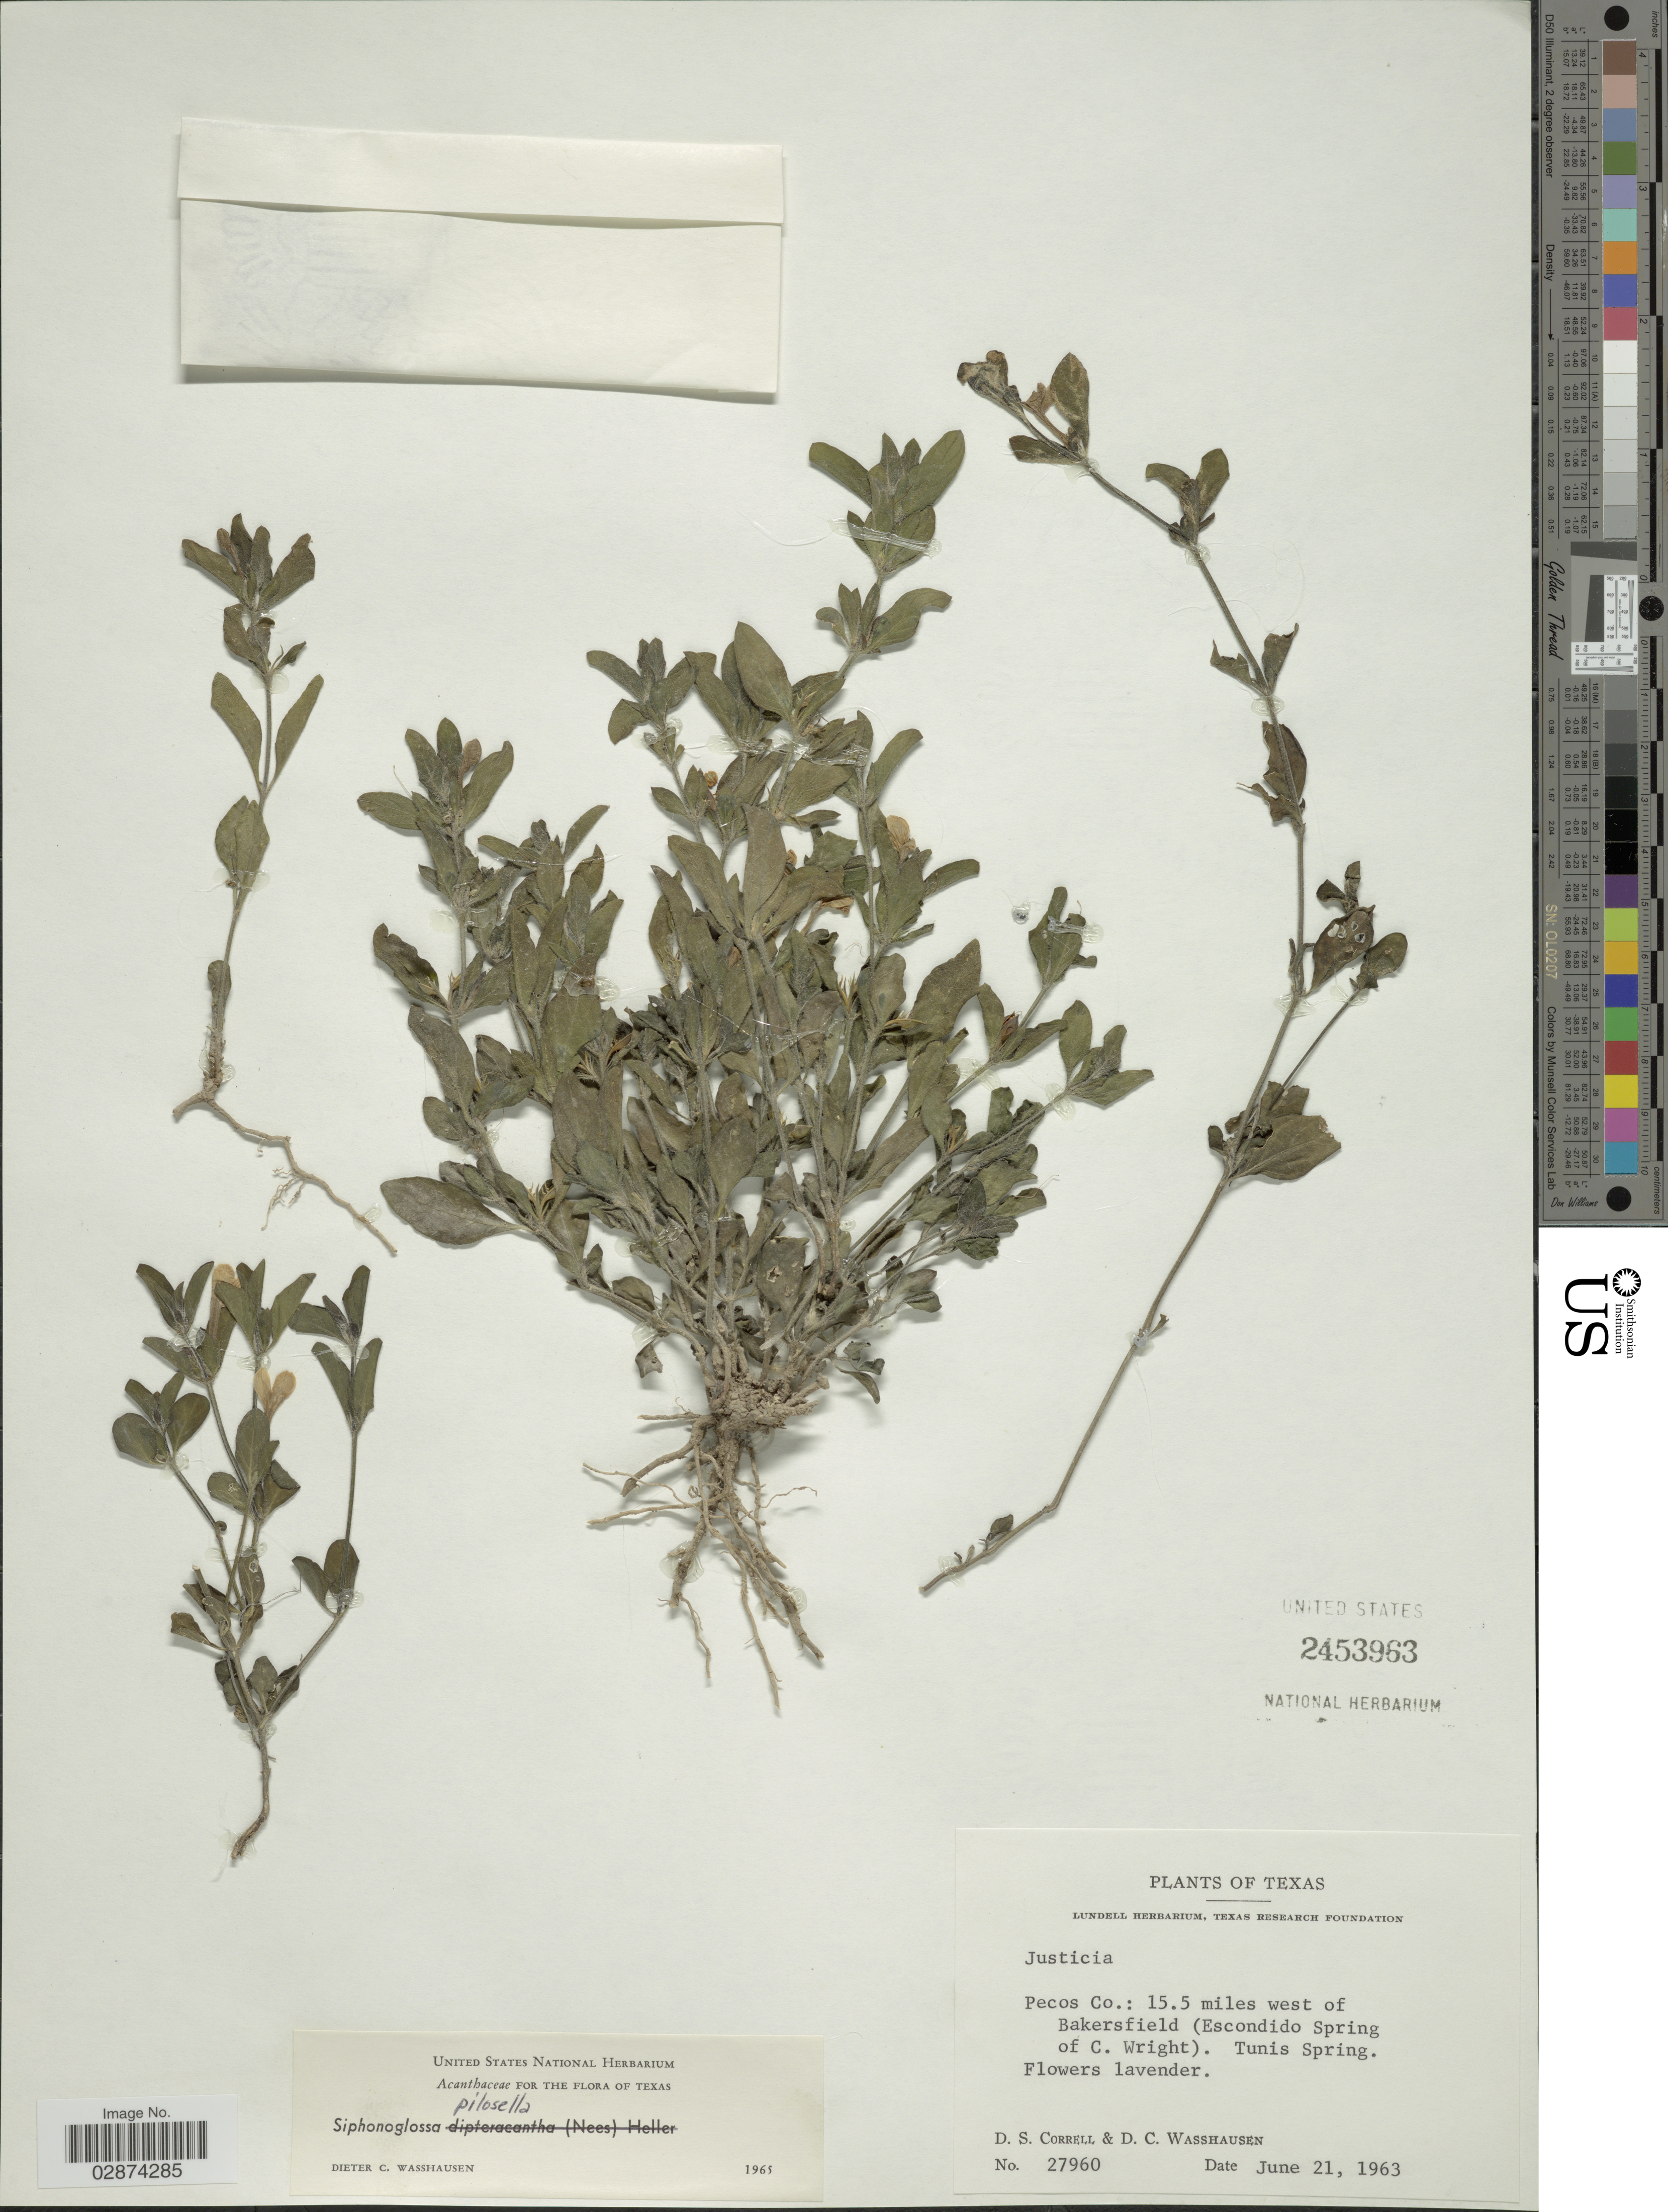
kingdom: Plantae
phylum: Tracheophyta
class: Magnoliopsida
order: Lamiales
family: Acanthaceae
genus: Justicia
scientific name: Justicia pilosella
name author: (Nees) Hilsenb.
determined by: Fisher, Amanda, (LOB), California State University, Long Beach (UNITED STATES)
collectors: D. S. Correll & D. C. Wasshausen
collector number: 27960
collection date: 1963-06-21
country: United States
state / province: Texas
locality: Pecos Co.: 15.5 miles west of Bakersfield (Escondido Spring of C. Wright). Tunis Spring.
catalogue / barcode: US 2453963